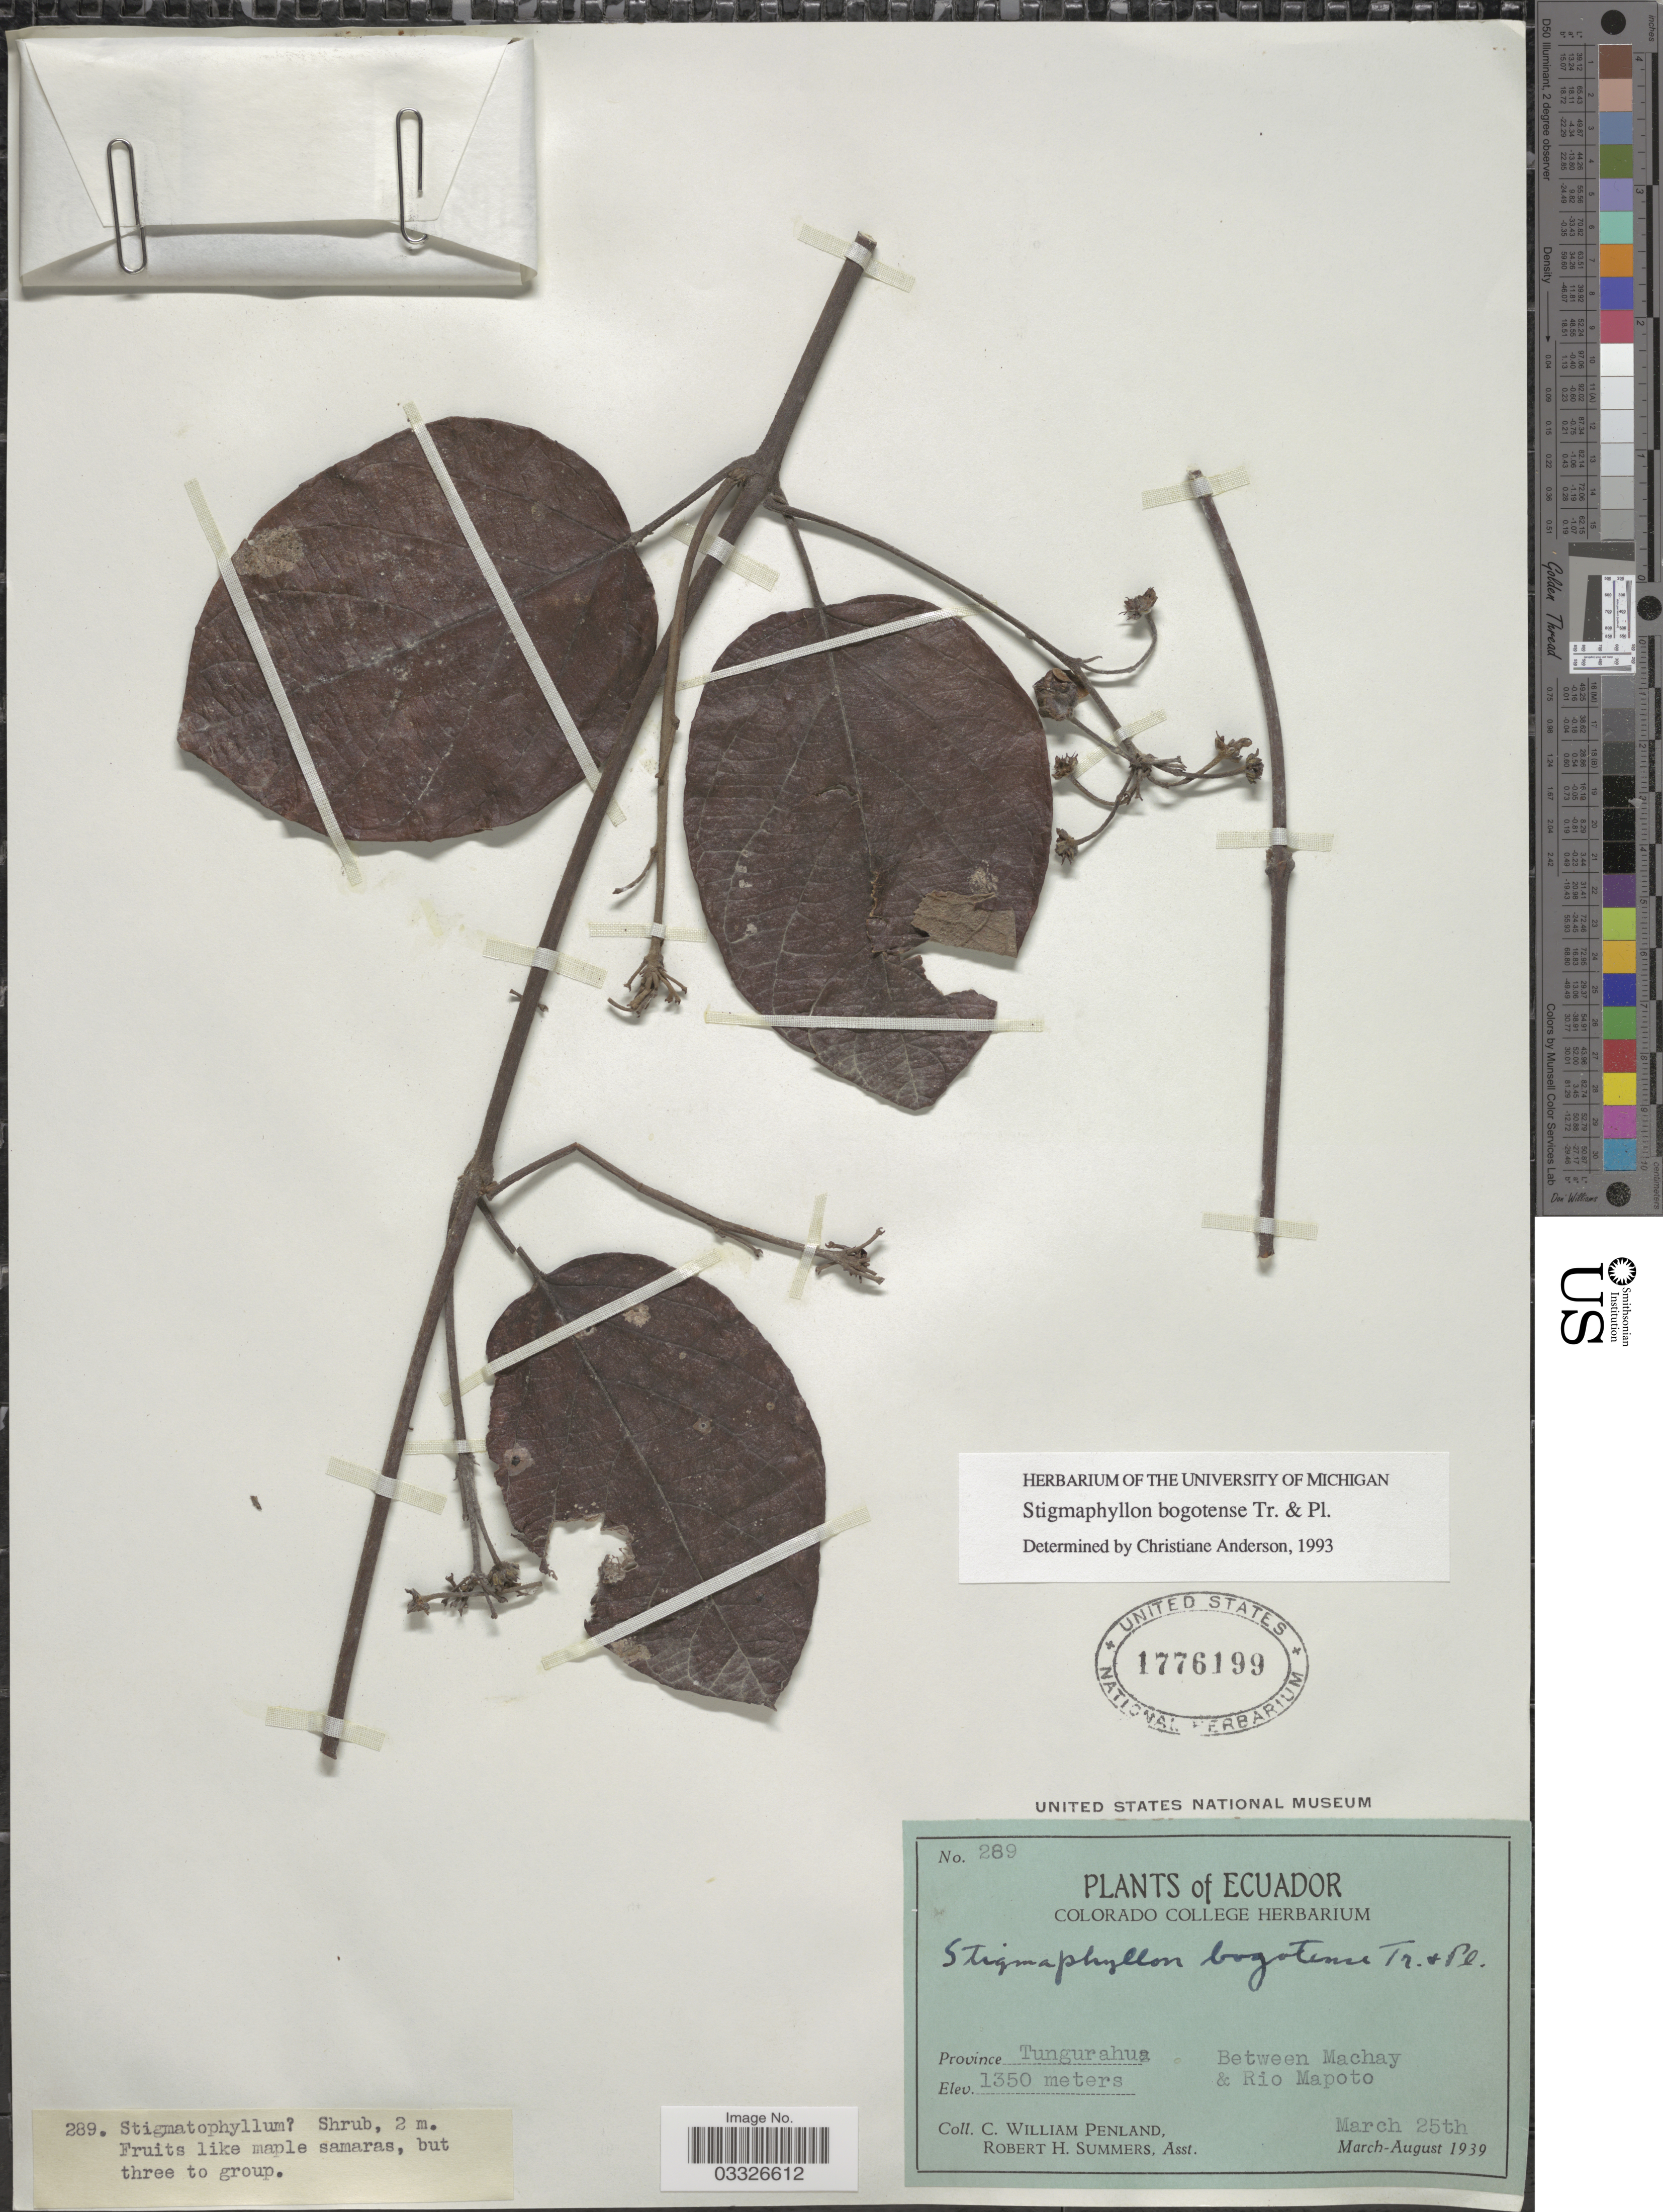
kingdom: Plantae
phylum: Tracheophyta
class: Magnoliopsida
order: Malpighiales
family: Malpighiaceae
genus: Stigmaphyllon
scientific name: Stigmaphyllon bogotense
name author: Triana & Planch.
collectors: C. W. Penland & R. Summers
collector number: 289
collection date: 1939-03-25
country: Ecuador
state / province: Tungurahua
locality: Between Machay & Rio Mapoto.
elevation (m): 1350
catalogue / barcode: US 1776199